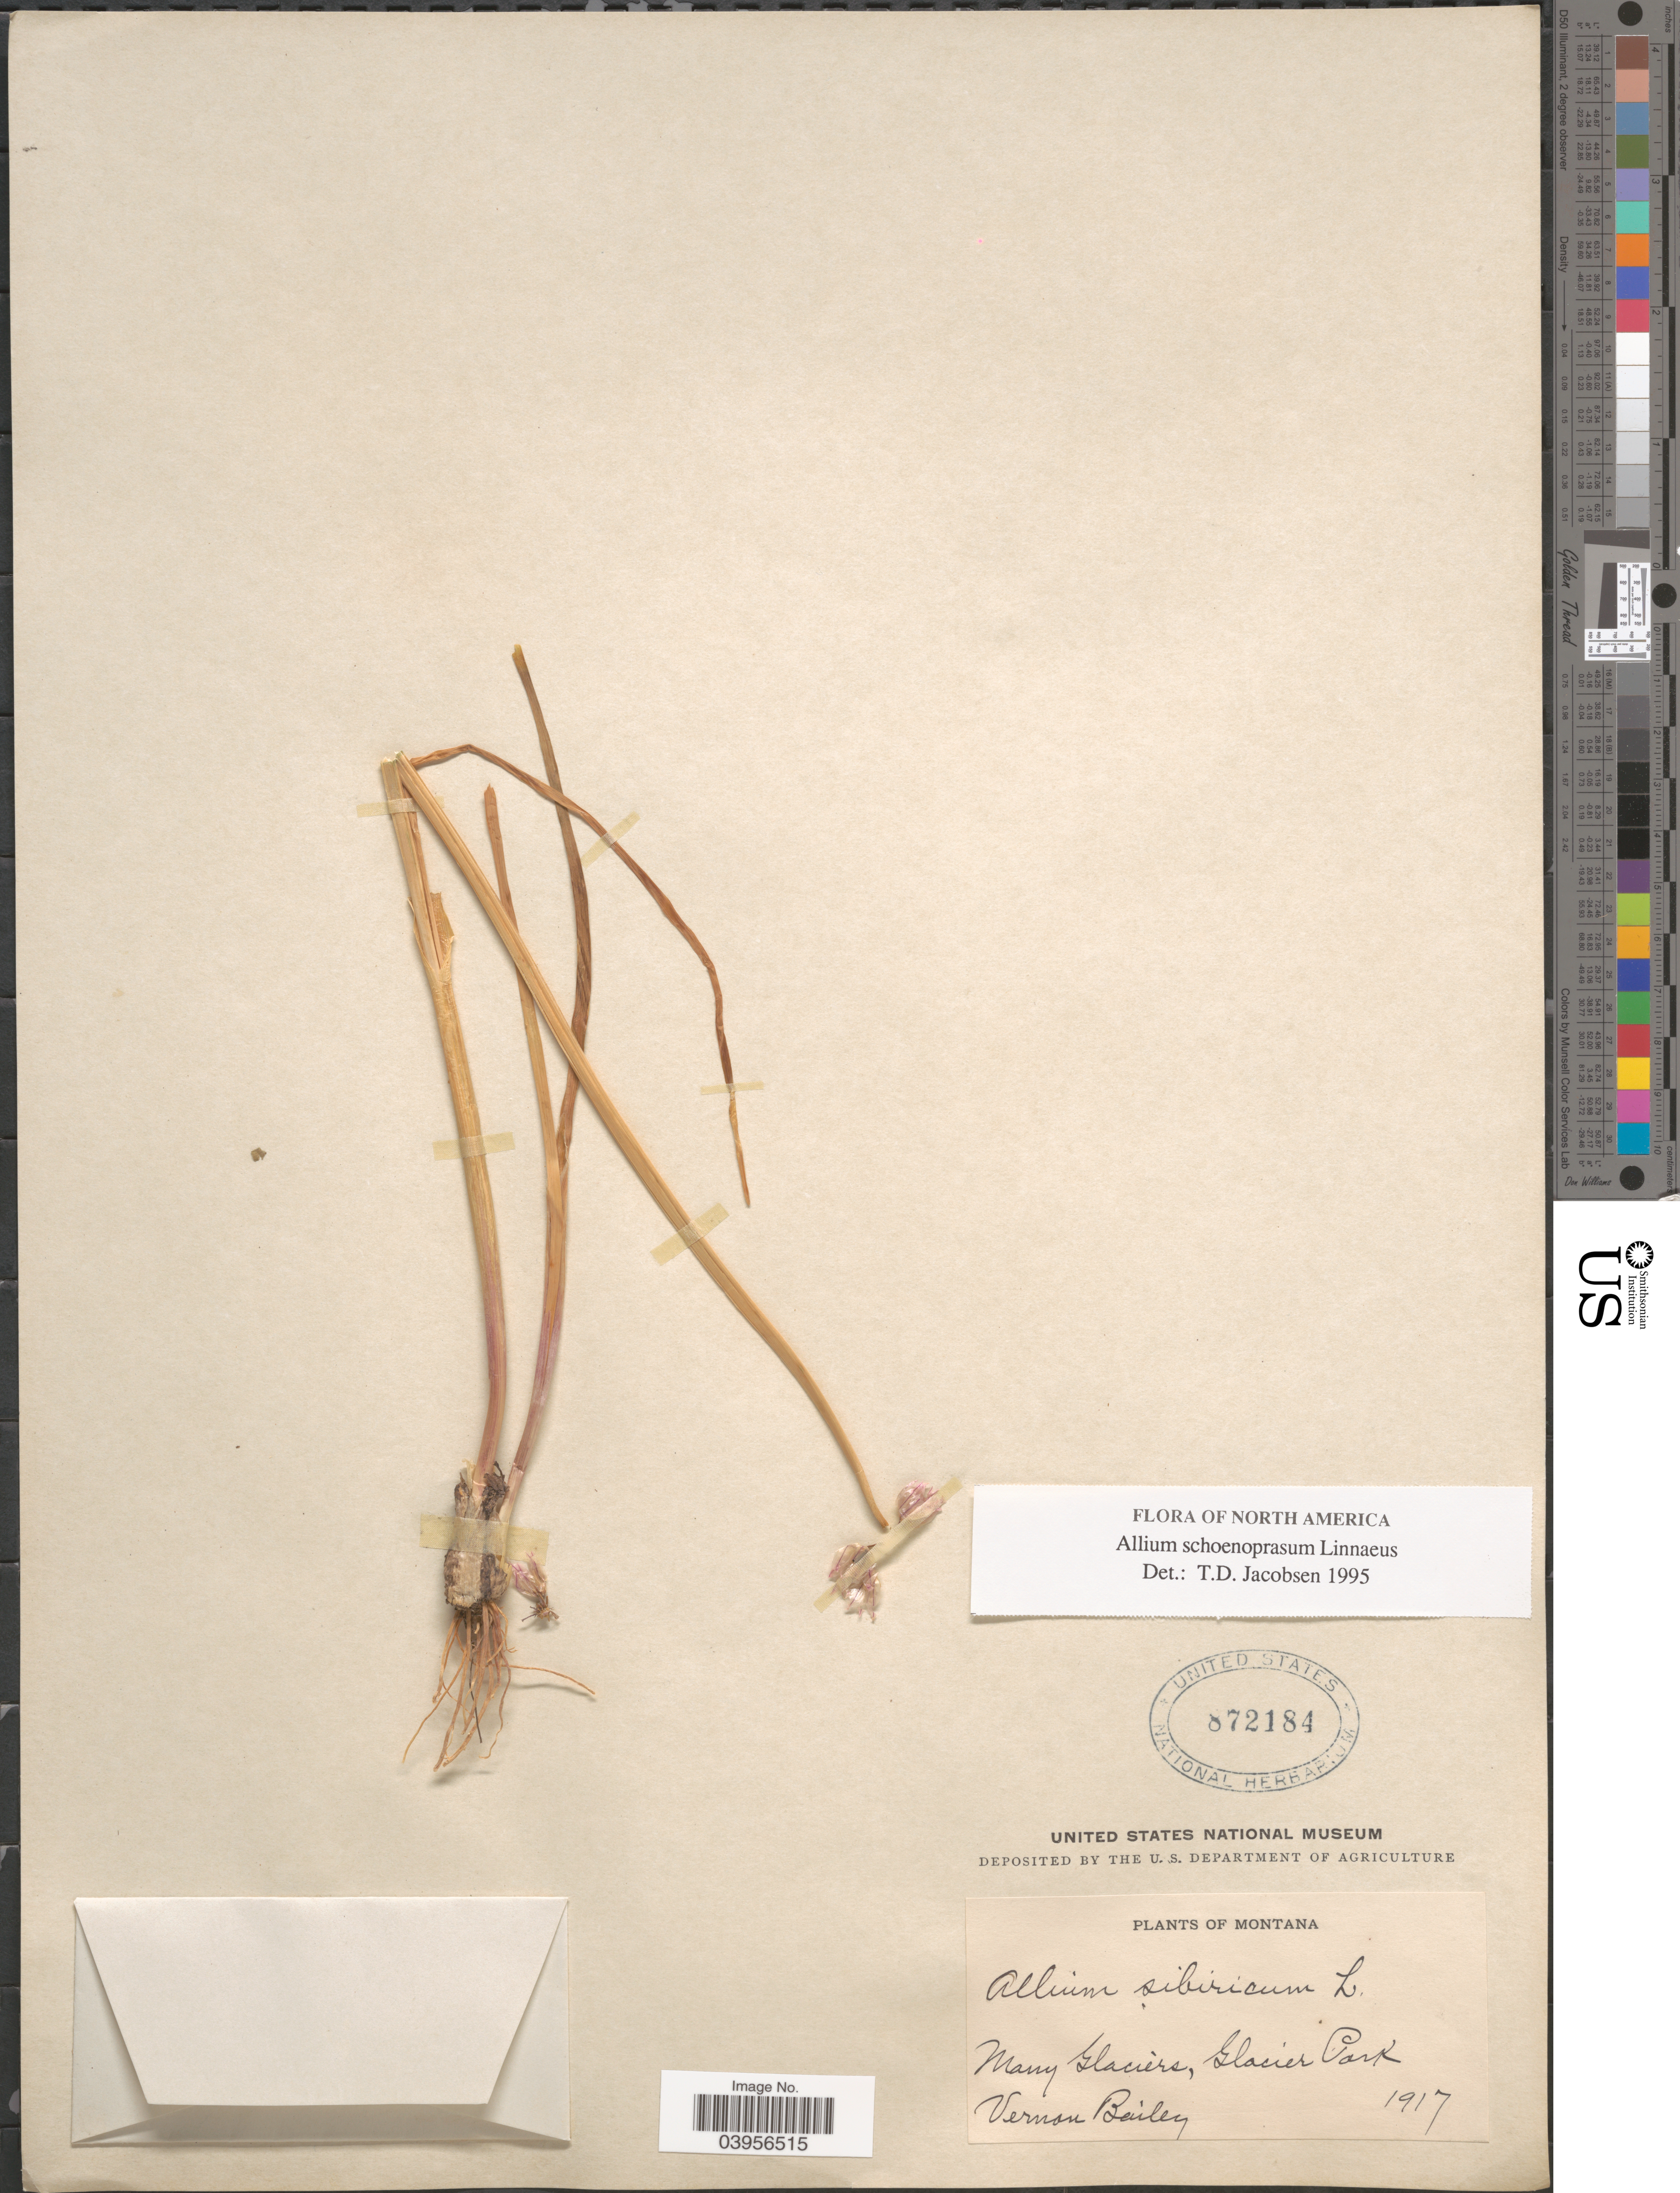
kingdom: Plantae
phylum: Tracheophyta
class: Liliopsida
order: Asparagales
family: Amaryllidaceae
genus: Allium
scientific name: Allium schoenoprasum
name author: L.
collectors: V. O. Bailey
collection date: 1917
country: United States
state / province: Montana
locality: Many Glaciers, Glacier Park.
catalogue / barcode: US 872184